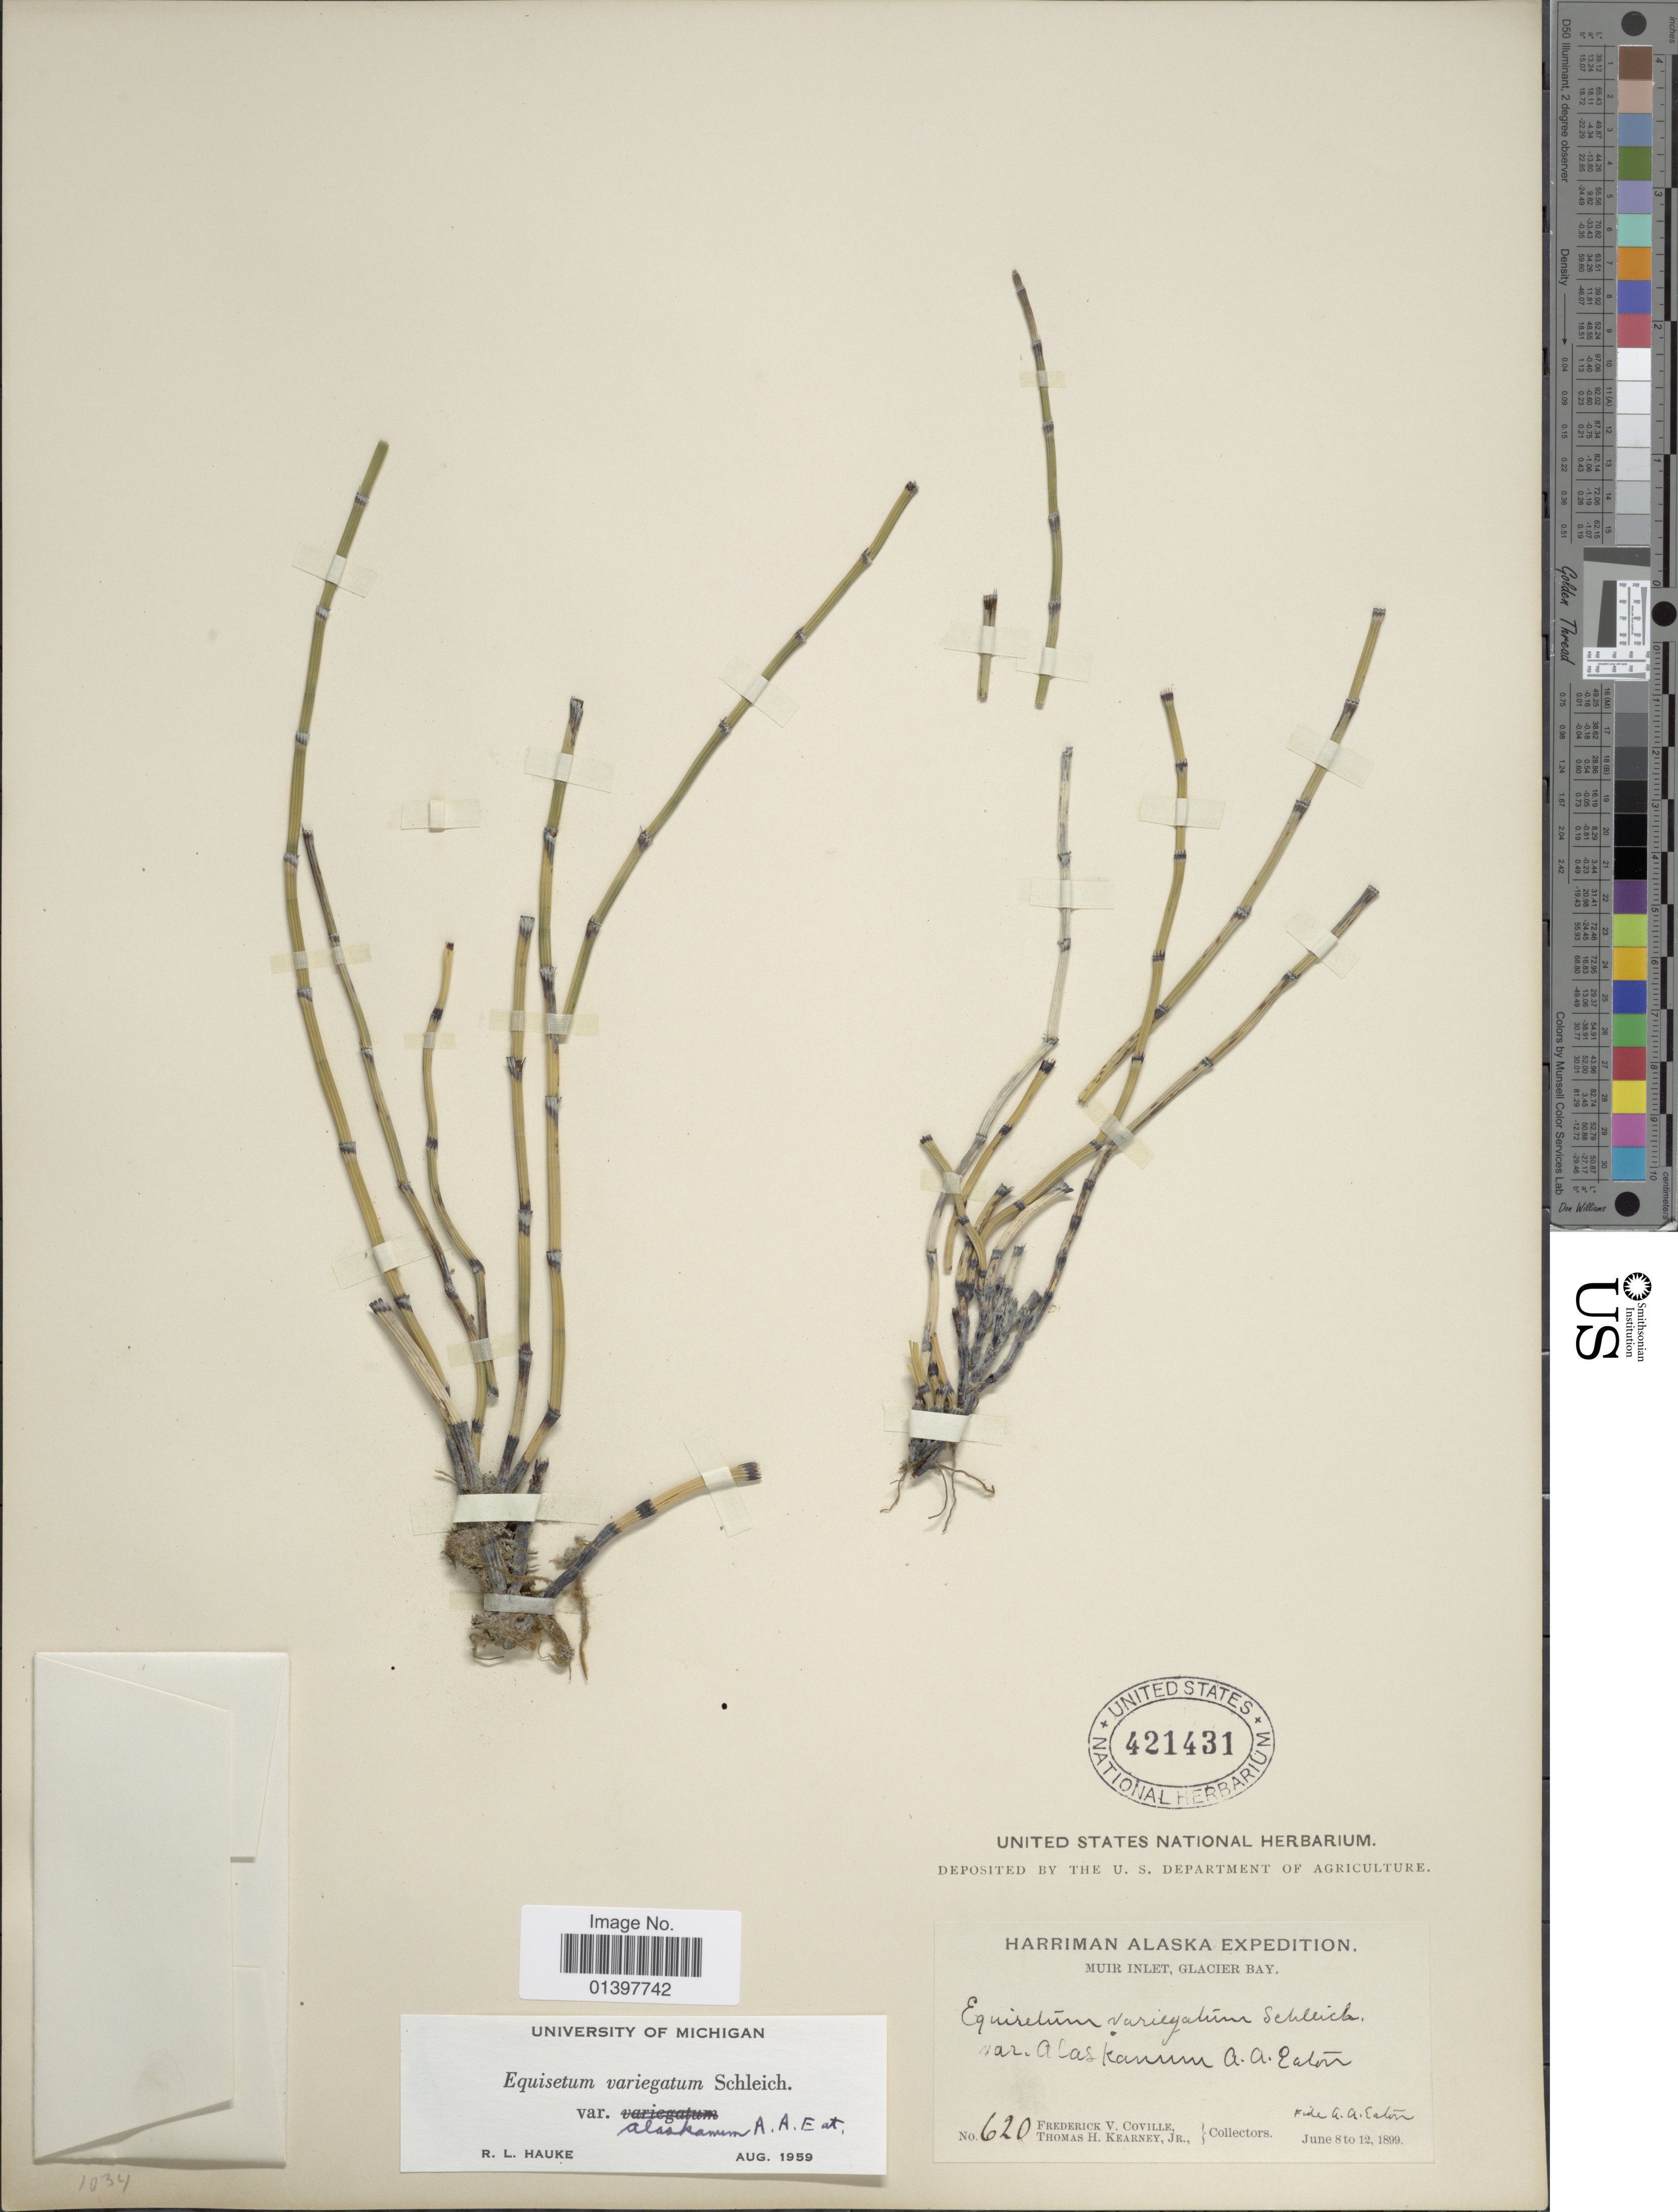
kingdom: Plantae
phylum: Tracheophyta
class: Polypodiopsida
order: Equisetales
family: Equisetaceae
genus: Equisetum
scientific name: Equisetum variegatum var. alaskanum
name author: A.A. Eaton ex Trel. in Harriman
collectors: F. V. Coville & T. H. Kearney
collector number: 620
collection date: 1899-06-08/1899-06-12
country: United States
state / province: Alaska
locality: Muir Inlet, Glacier Bay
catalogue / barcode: US 421431